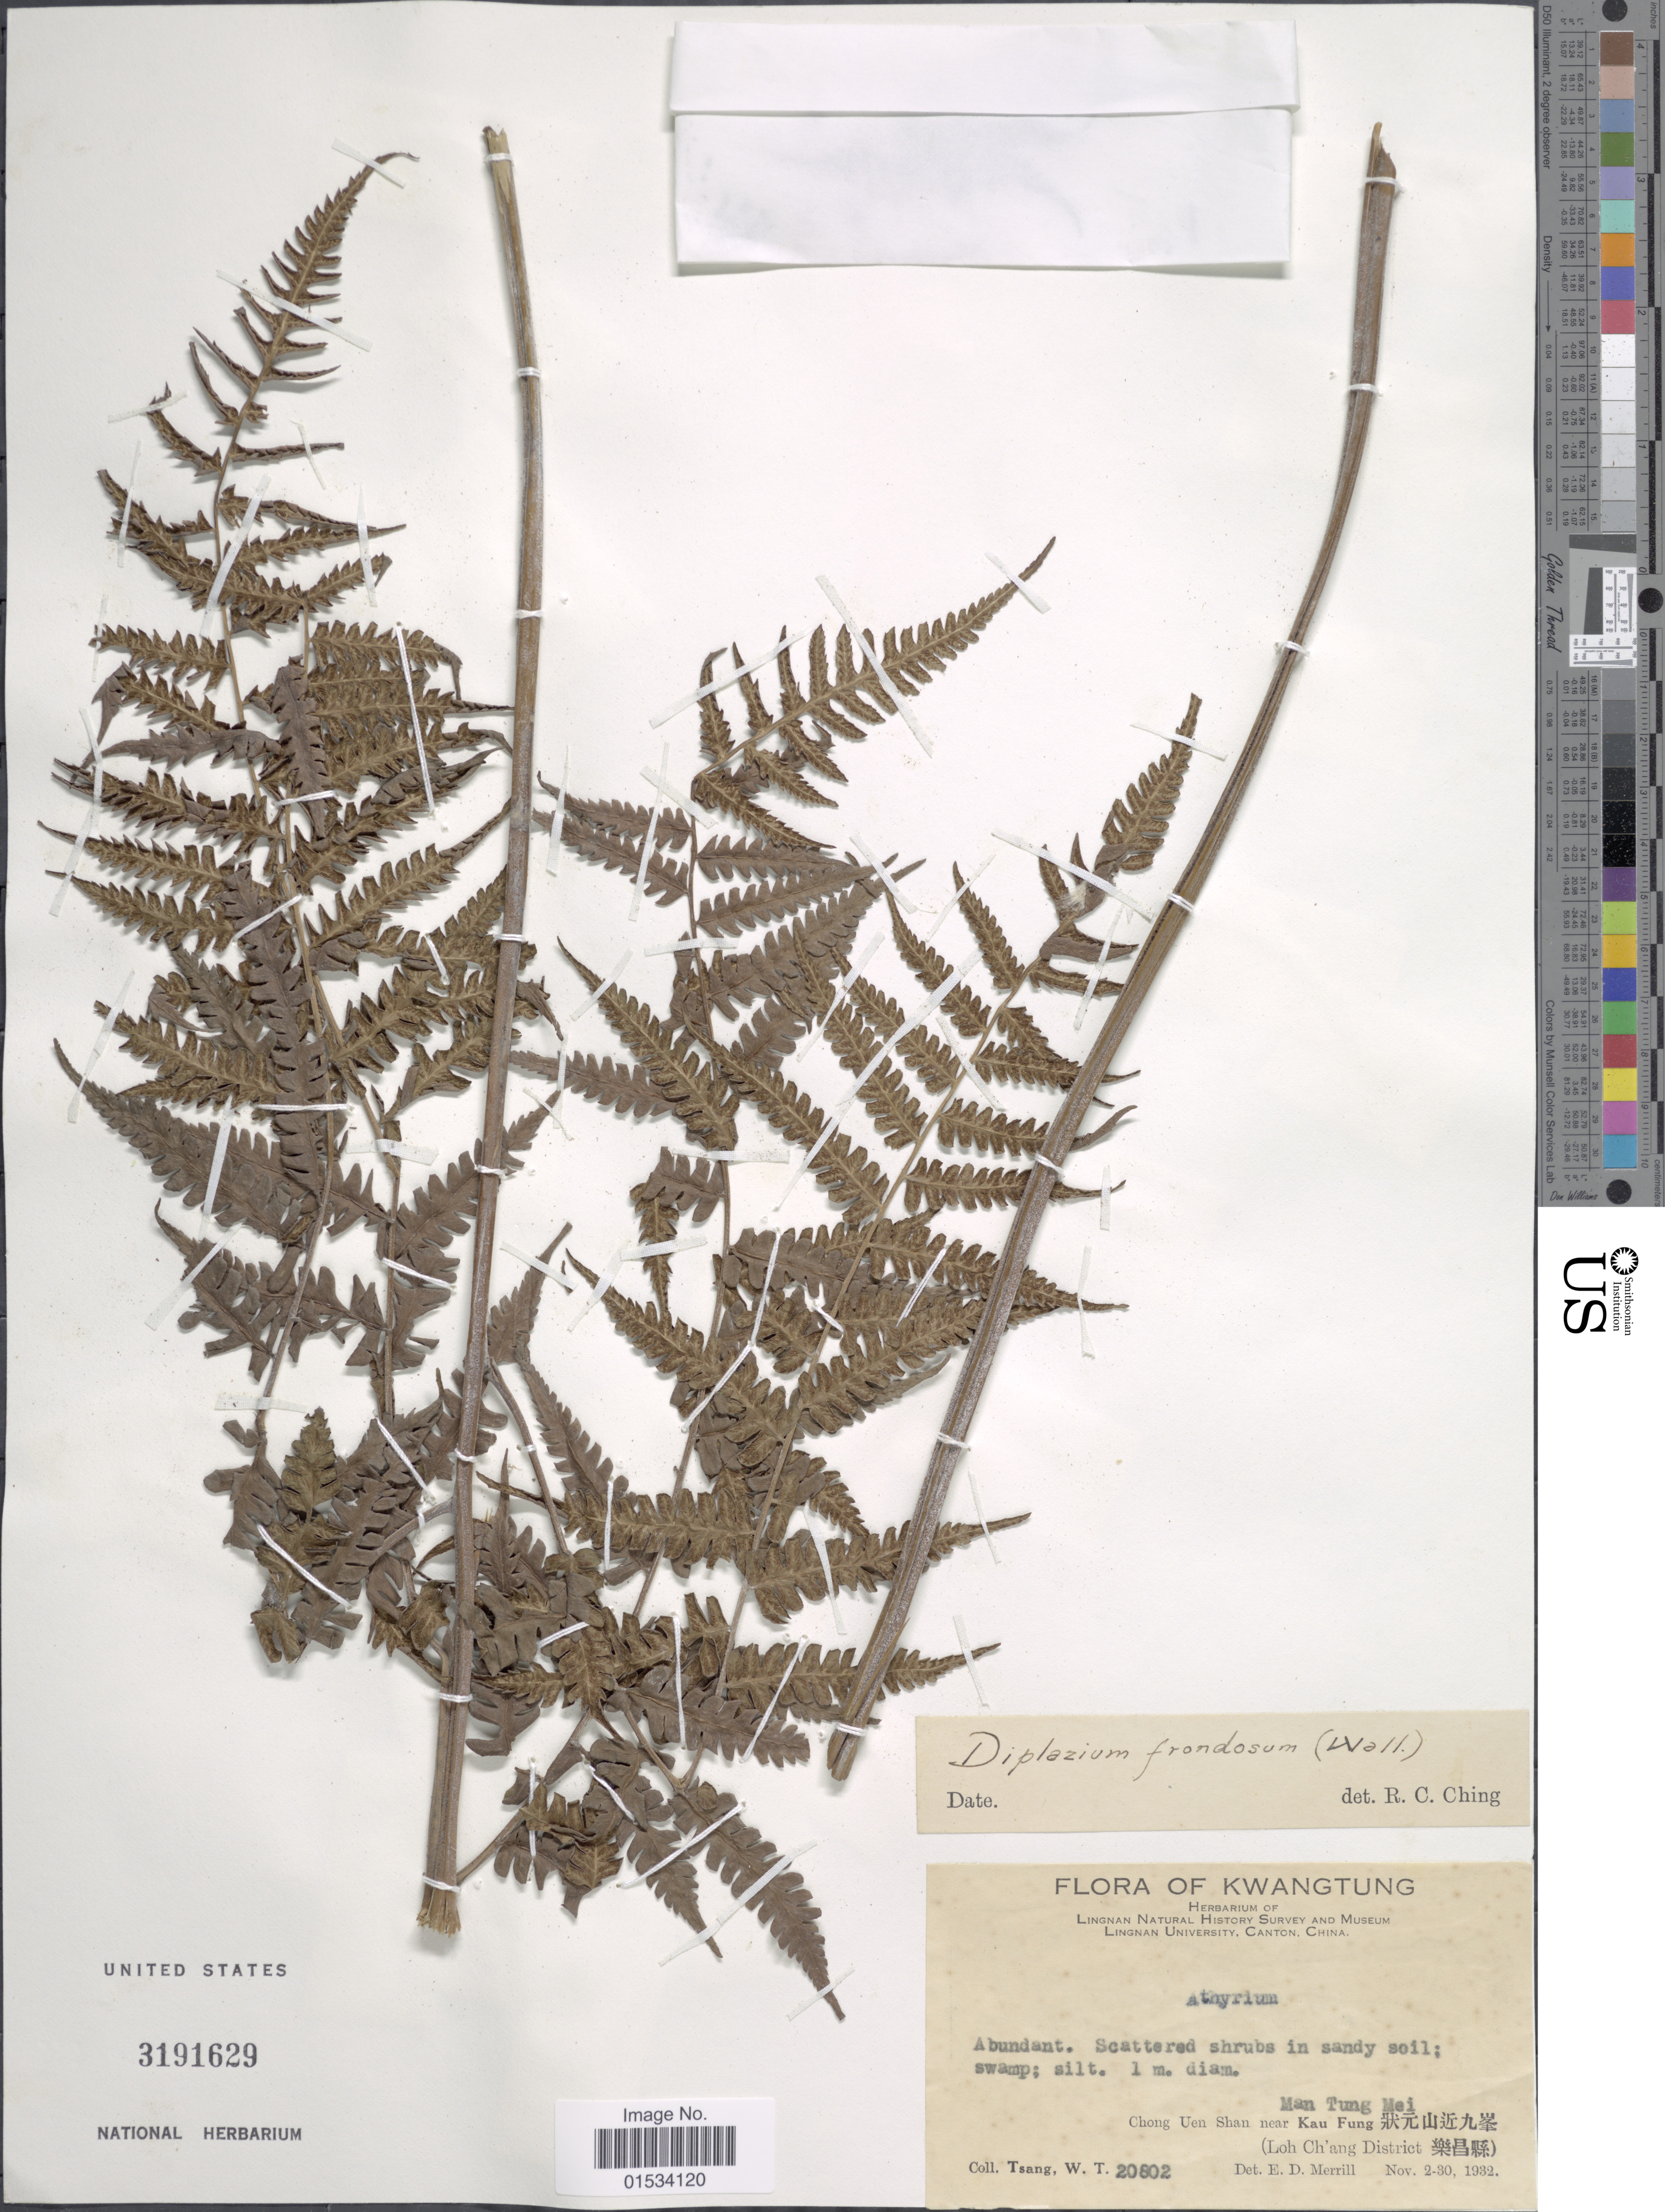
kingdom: Plantae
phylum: Tracheophyta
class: Polypodiopsida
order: Polypodiales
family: Athyriaceae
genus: Diplazium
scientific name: Diplazium polypodioides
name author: Blume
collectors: W. T. Tsang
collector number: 20802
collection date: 1932-11-02/1932-11-30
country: China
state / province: Guangdong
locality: Kwangtung, Man Tung Mei, Chong Uen Shan near Kau Fung ( Loh Ch'ang District)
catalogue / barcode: US 3191629